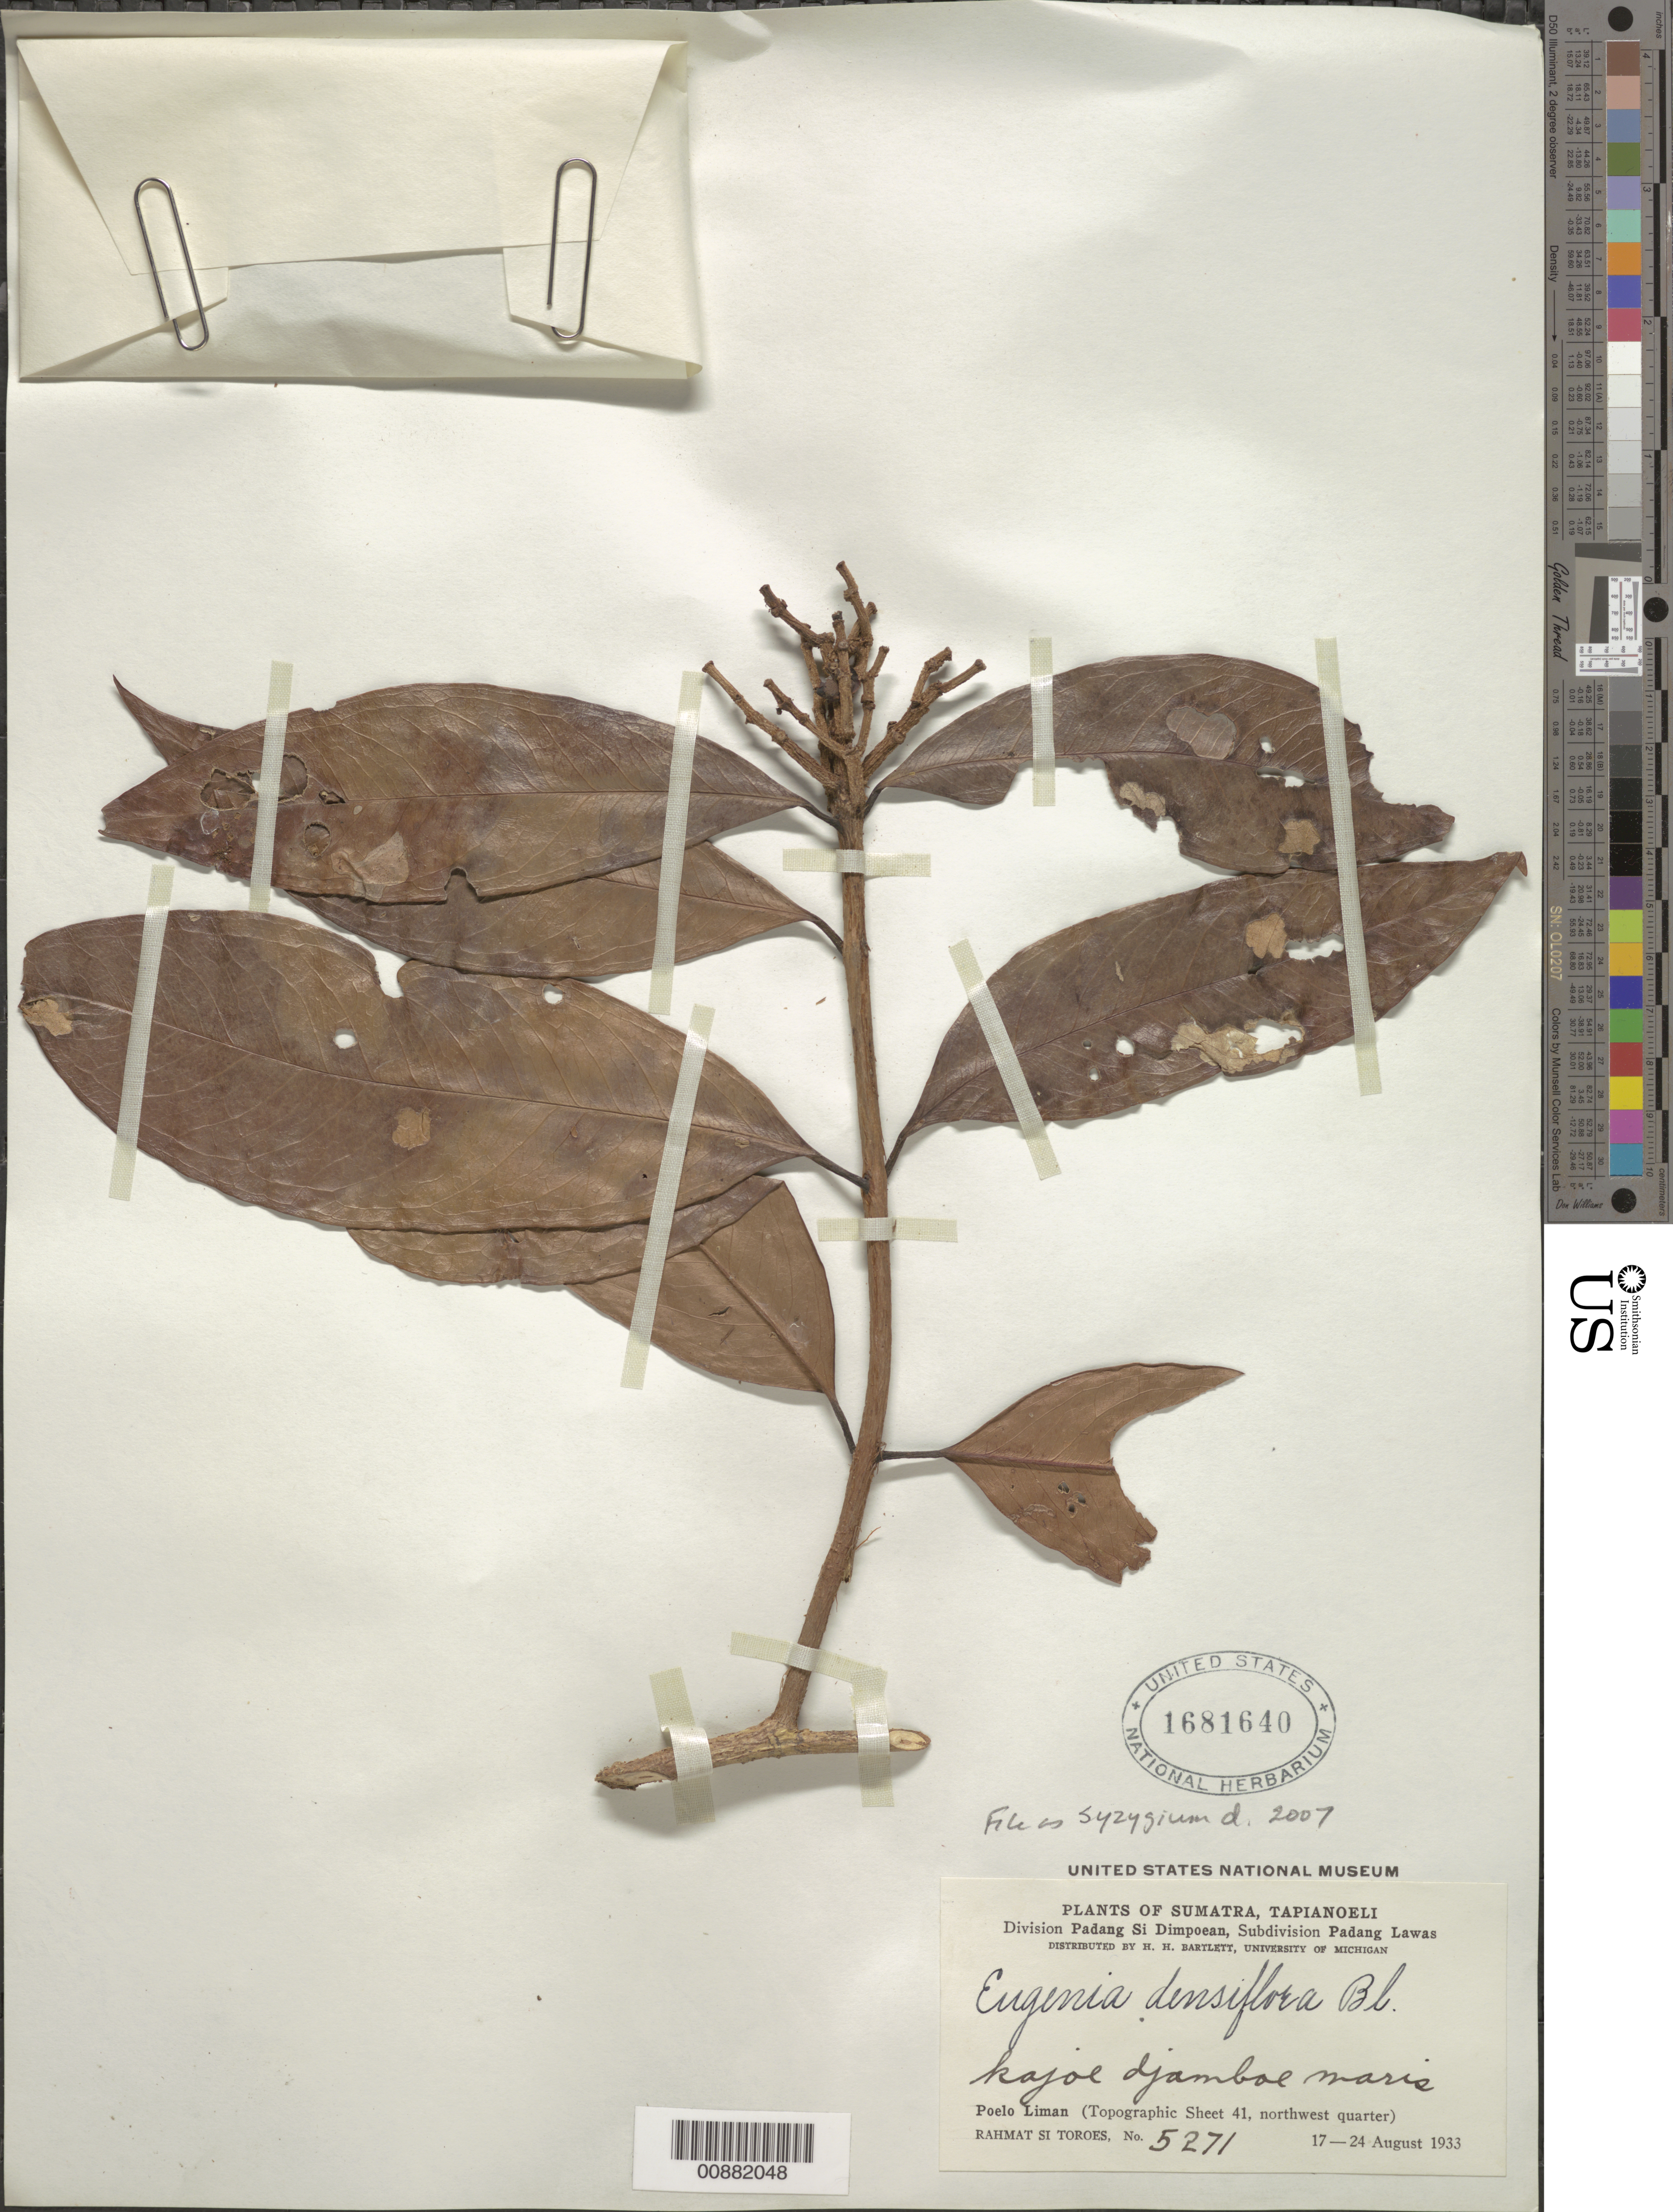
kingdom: Plantae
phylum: Tracheophyta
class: Magnoliopsida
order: Myrtales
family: Myrtaceae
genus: Syzygium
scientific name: Syzygium densiflorum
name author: Brongn. & Gris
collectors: Rahmat Si Boeea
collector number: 5271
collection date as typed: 17 Aug 1933 to 24 Aug 1933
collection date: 1933-08-17/1933-08-24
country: Indonesia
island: Sumatra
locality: Padan Si Dimpoean, Padan Lawas, Pelo Liman (topographic sheet 41, northwest quarter)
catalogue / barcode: US 1681640